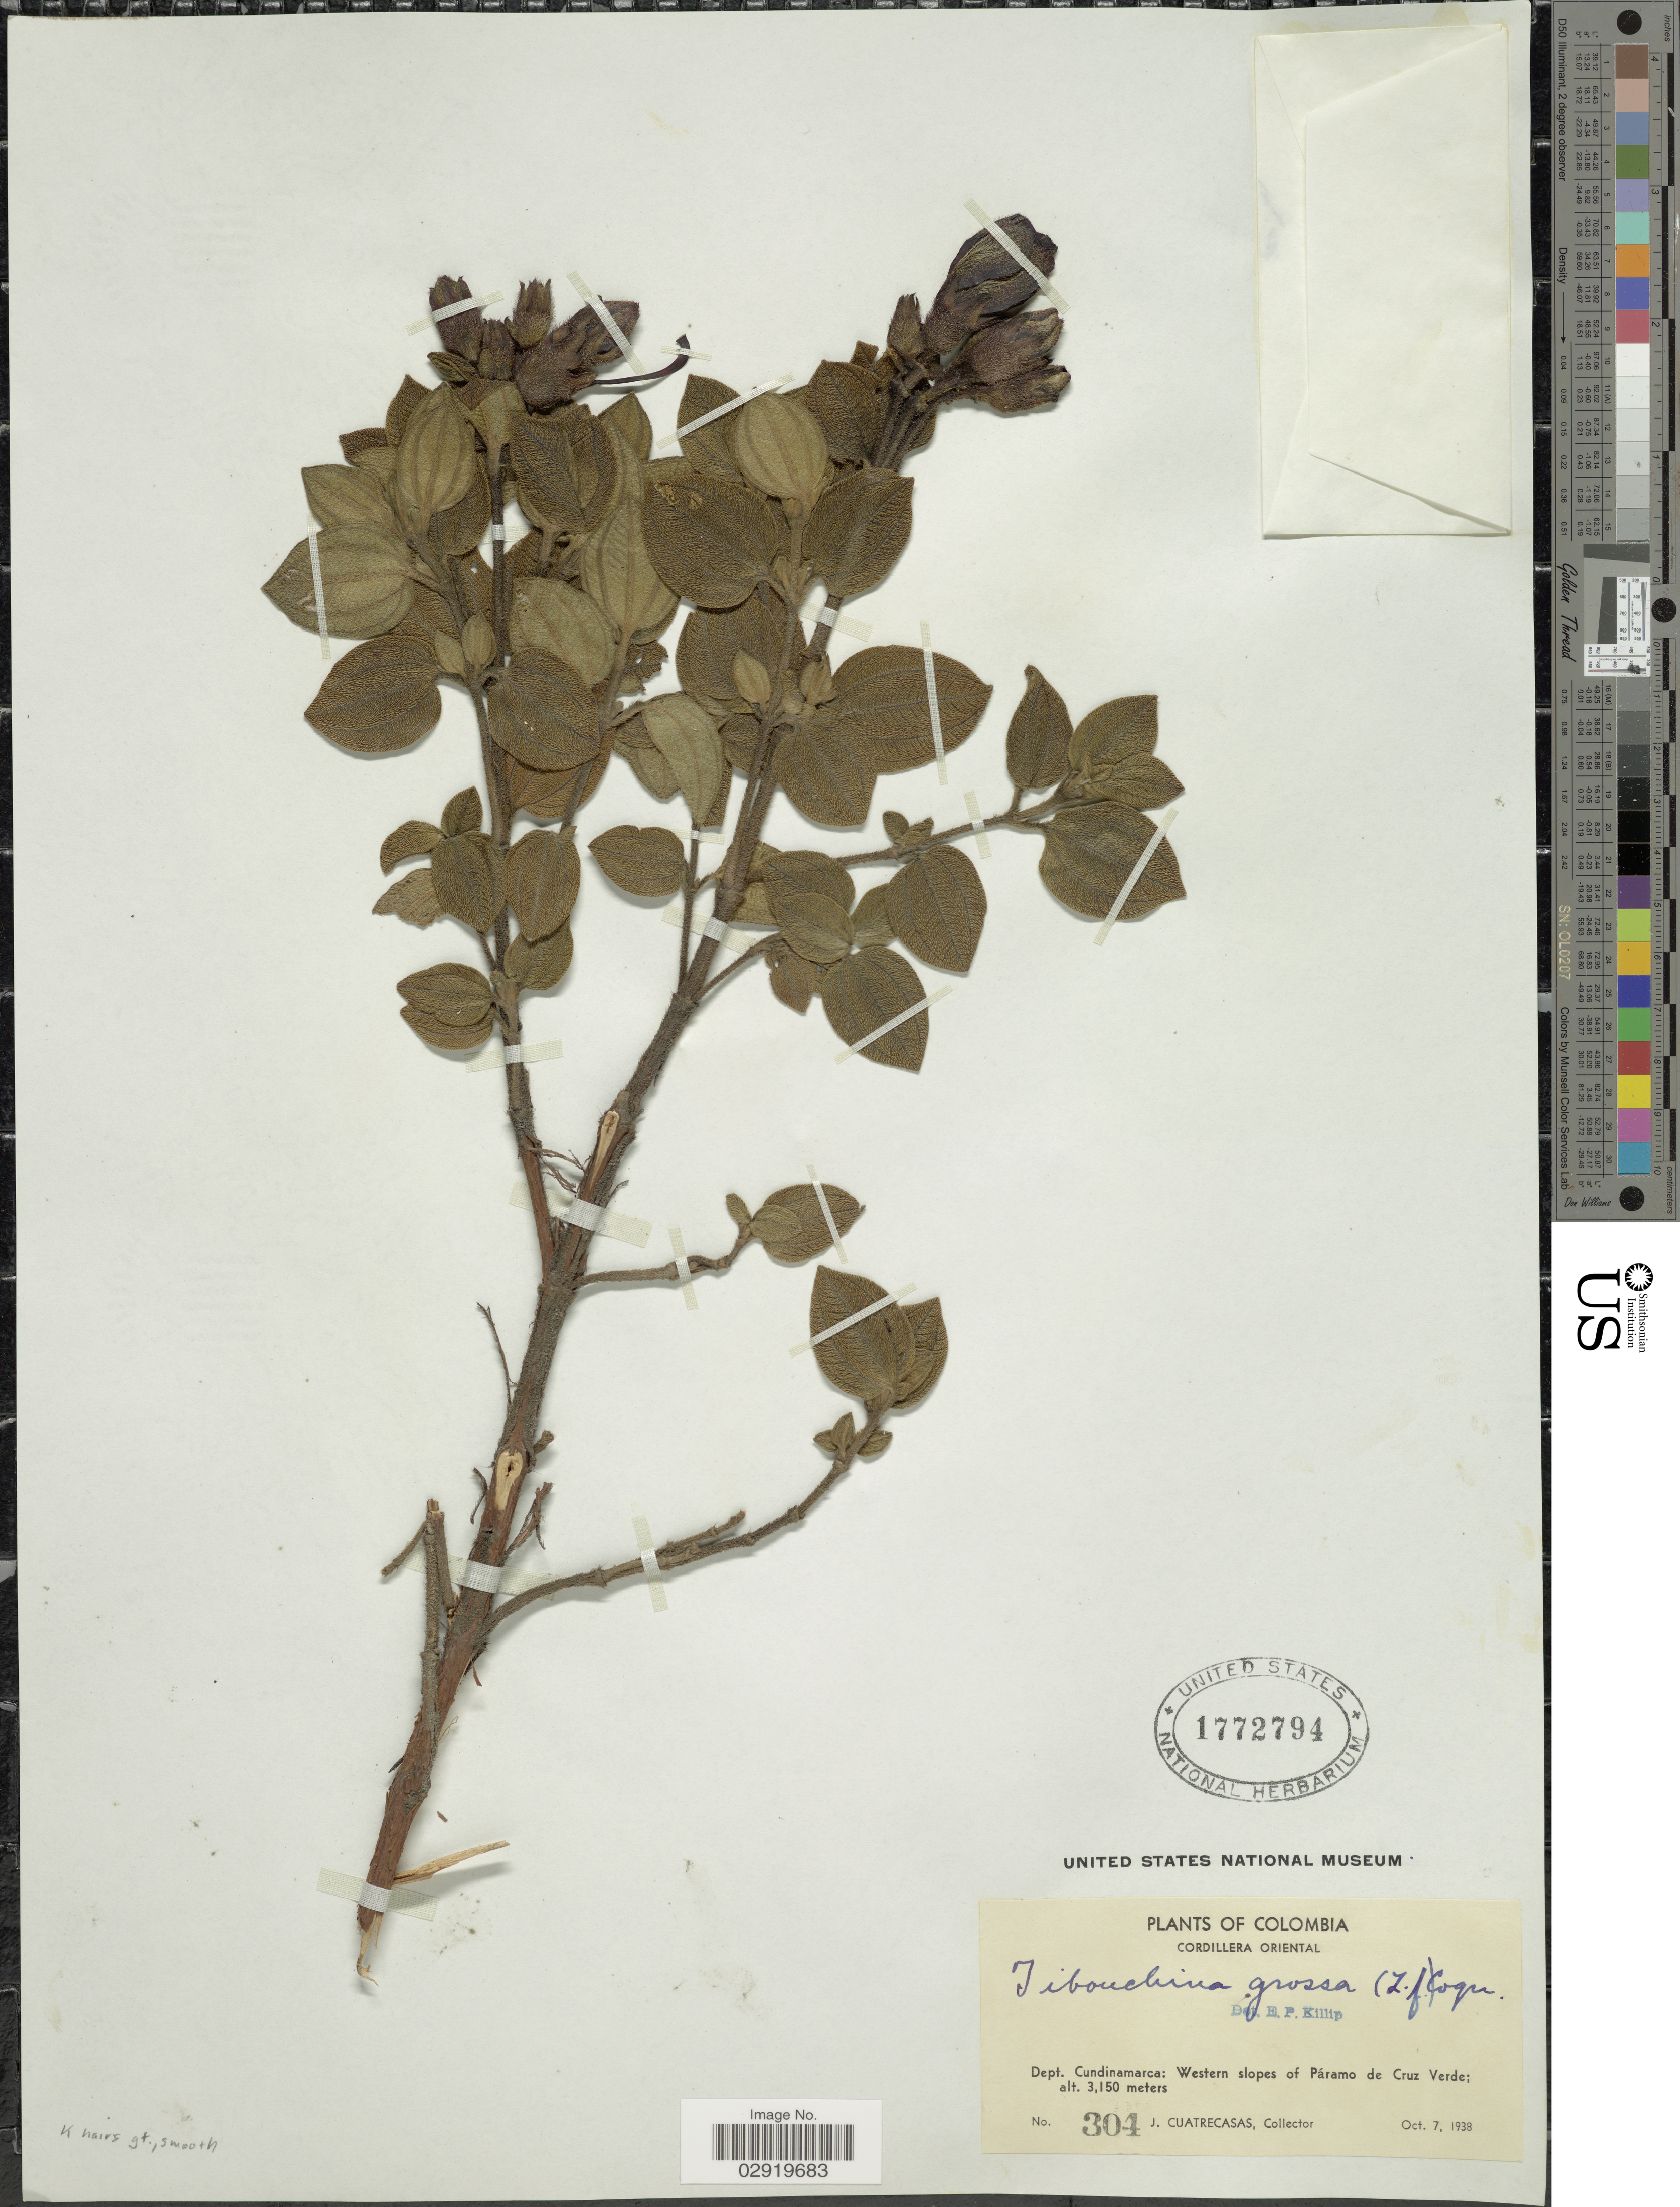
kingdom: Plantae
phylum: Tracheophyta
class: Magnoliopsida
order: Myrtales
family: Melastomataceae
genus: Chaetogastra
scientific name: Chaetogastra grossa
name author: (L. f.) P.J.F. Guim. & Michelang.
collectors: J. Cuatrecasas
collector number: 304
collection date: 1938-10-07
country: Colombia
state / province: Cundinamarca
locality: Cordillera Oriental. Dept. Cundinamarca: Western slopes of Páramo de Cruz Verde.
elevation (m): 3150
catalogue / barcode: US 1772794